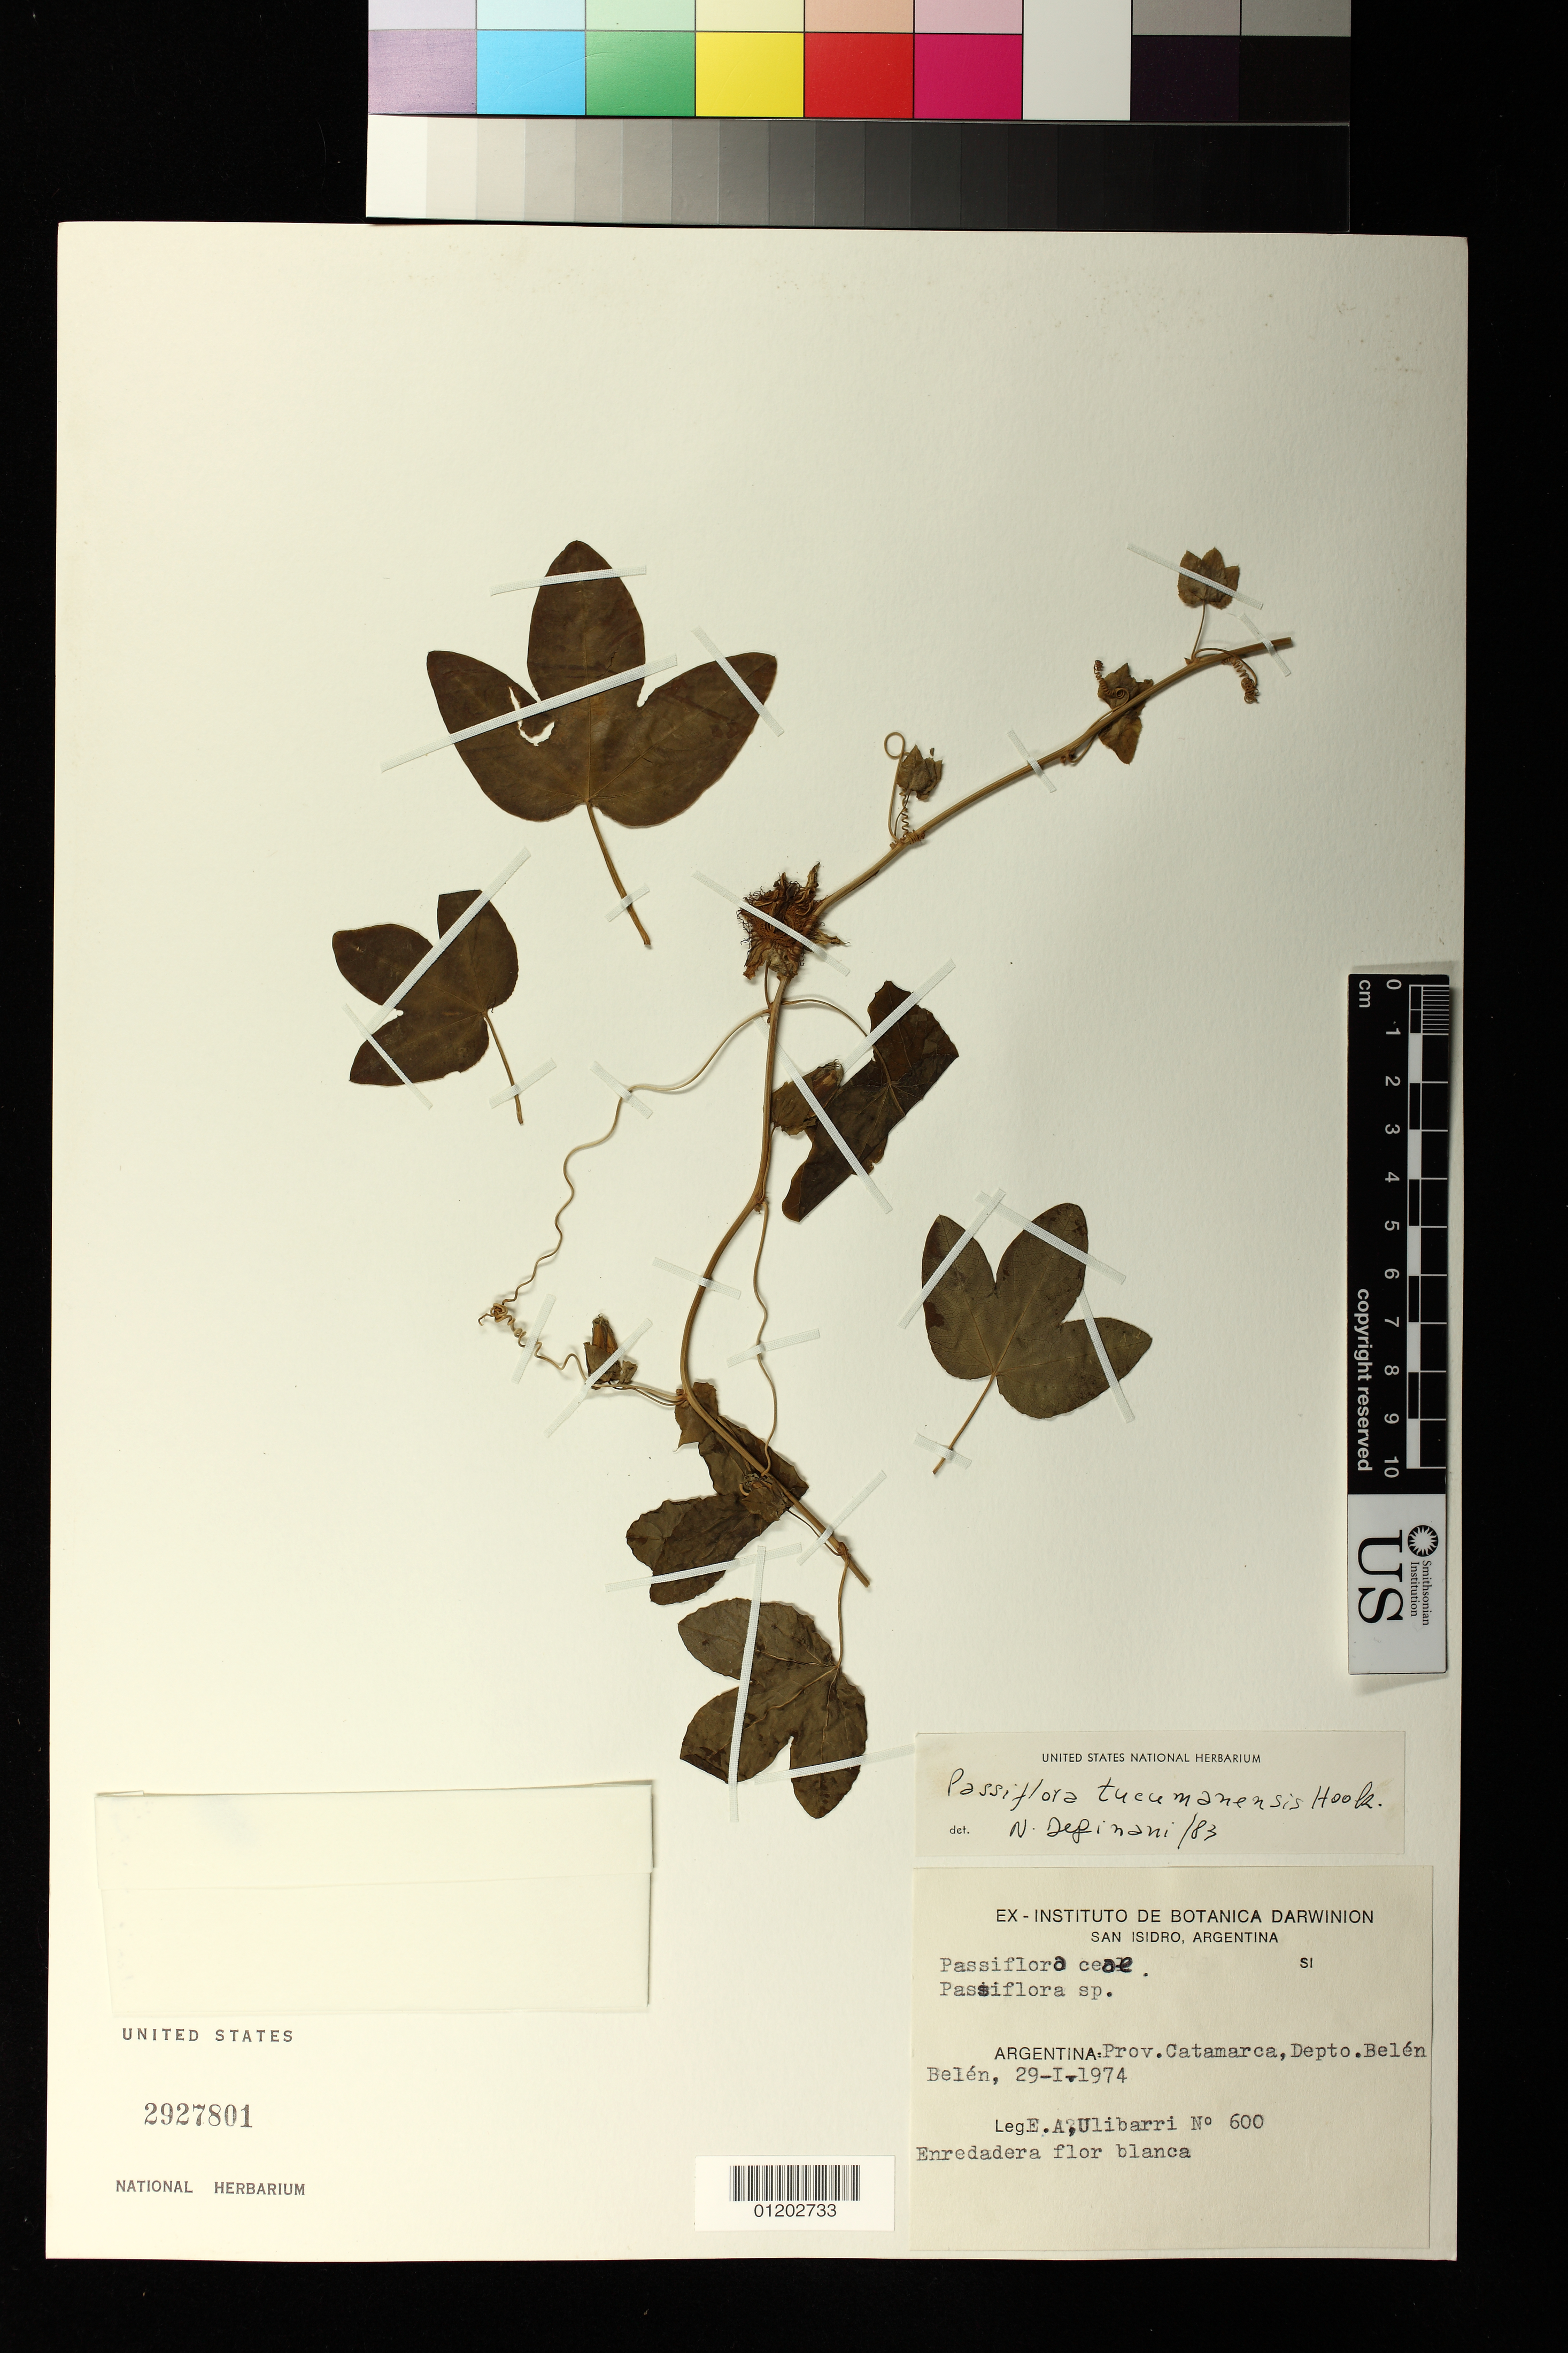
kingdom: Plantae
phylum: Tracheophyta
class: Magnoliopsida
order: Malpighiales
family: Passifloraceae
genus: Passiflora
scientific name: Passiflora naviculata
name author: Griseb.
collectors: E. A. Ulibarri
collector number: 600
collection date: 1974-01-29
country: Argentina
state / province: Catamarca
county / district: Belén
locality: Belén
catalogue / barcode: US 2927801